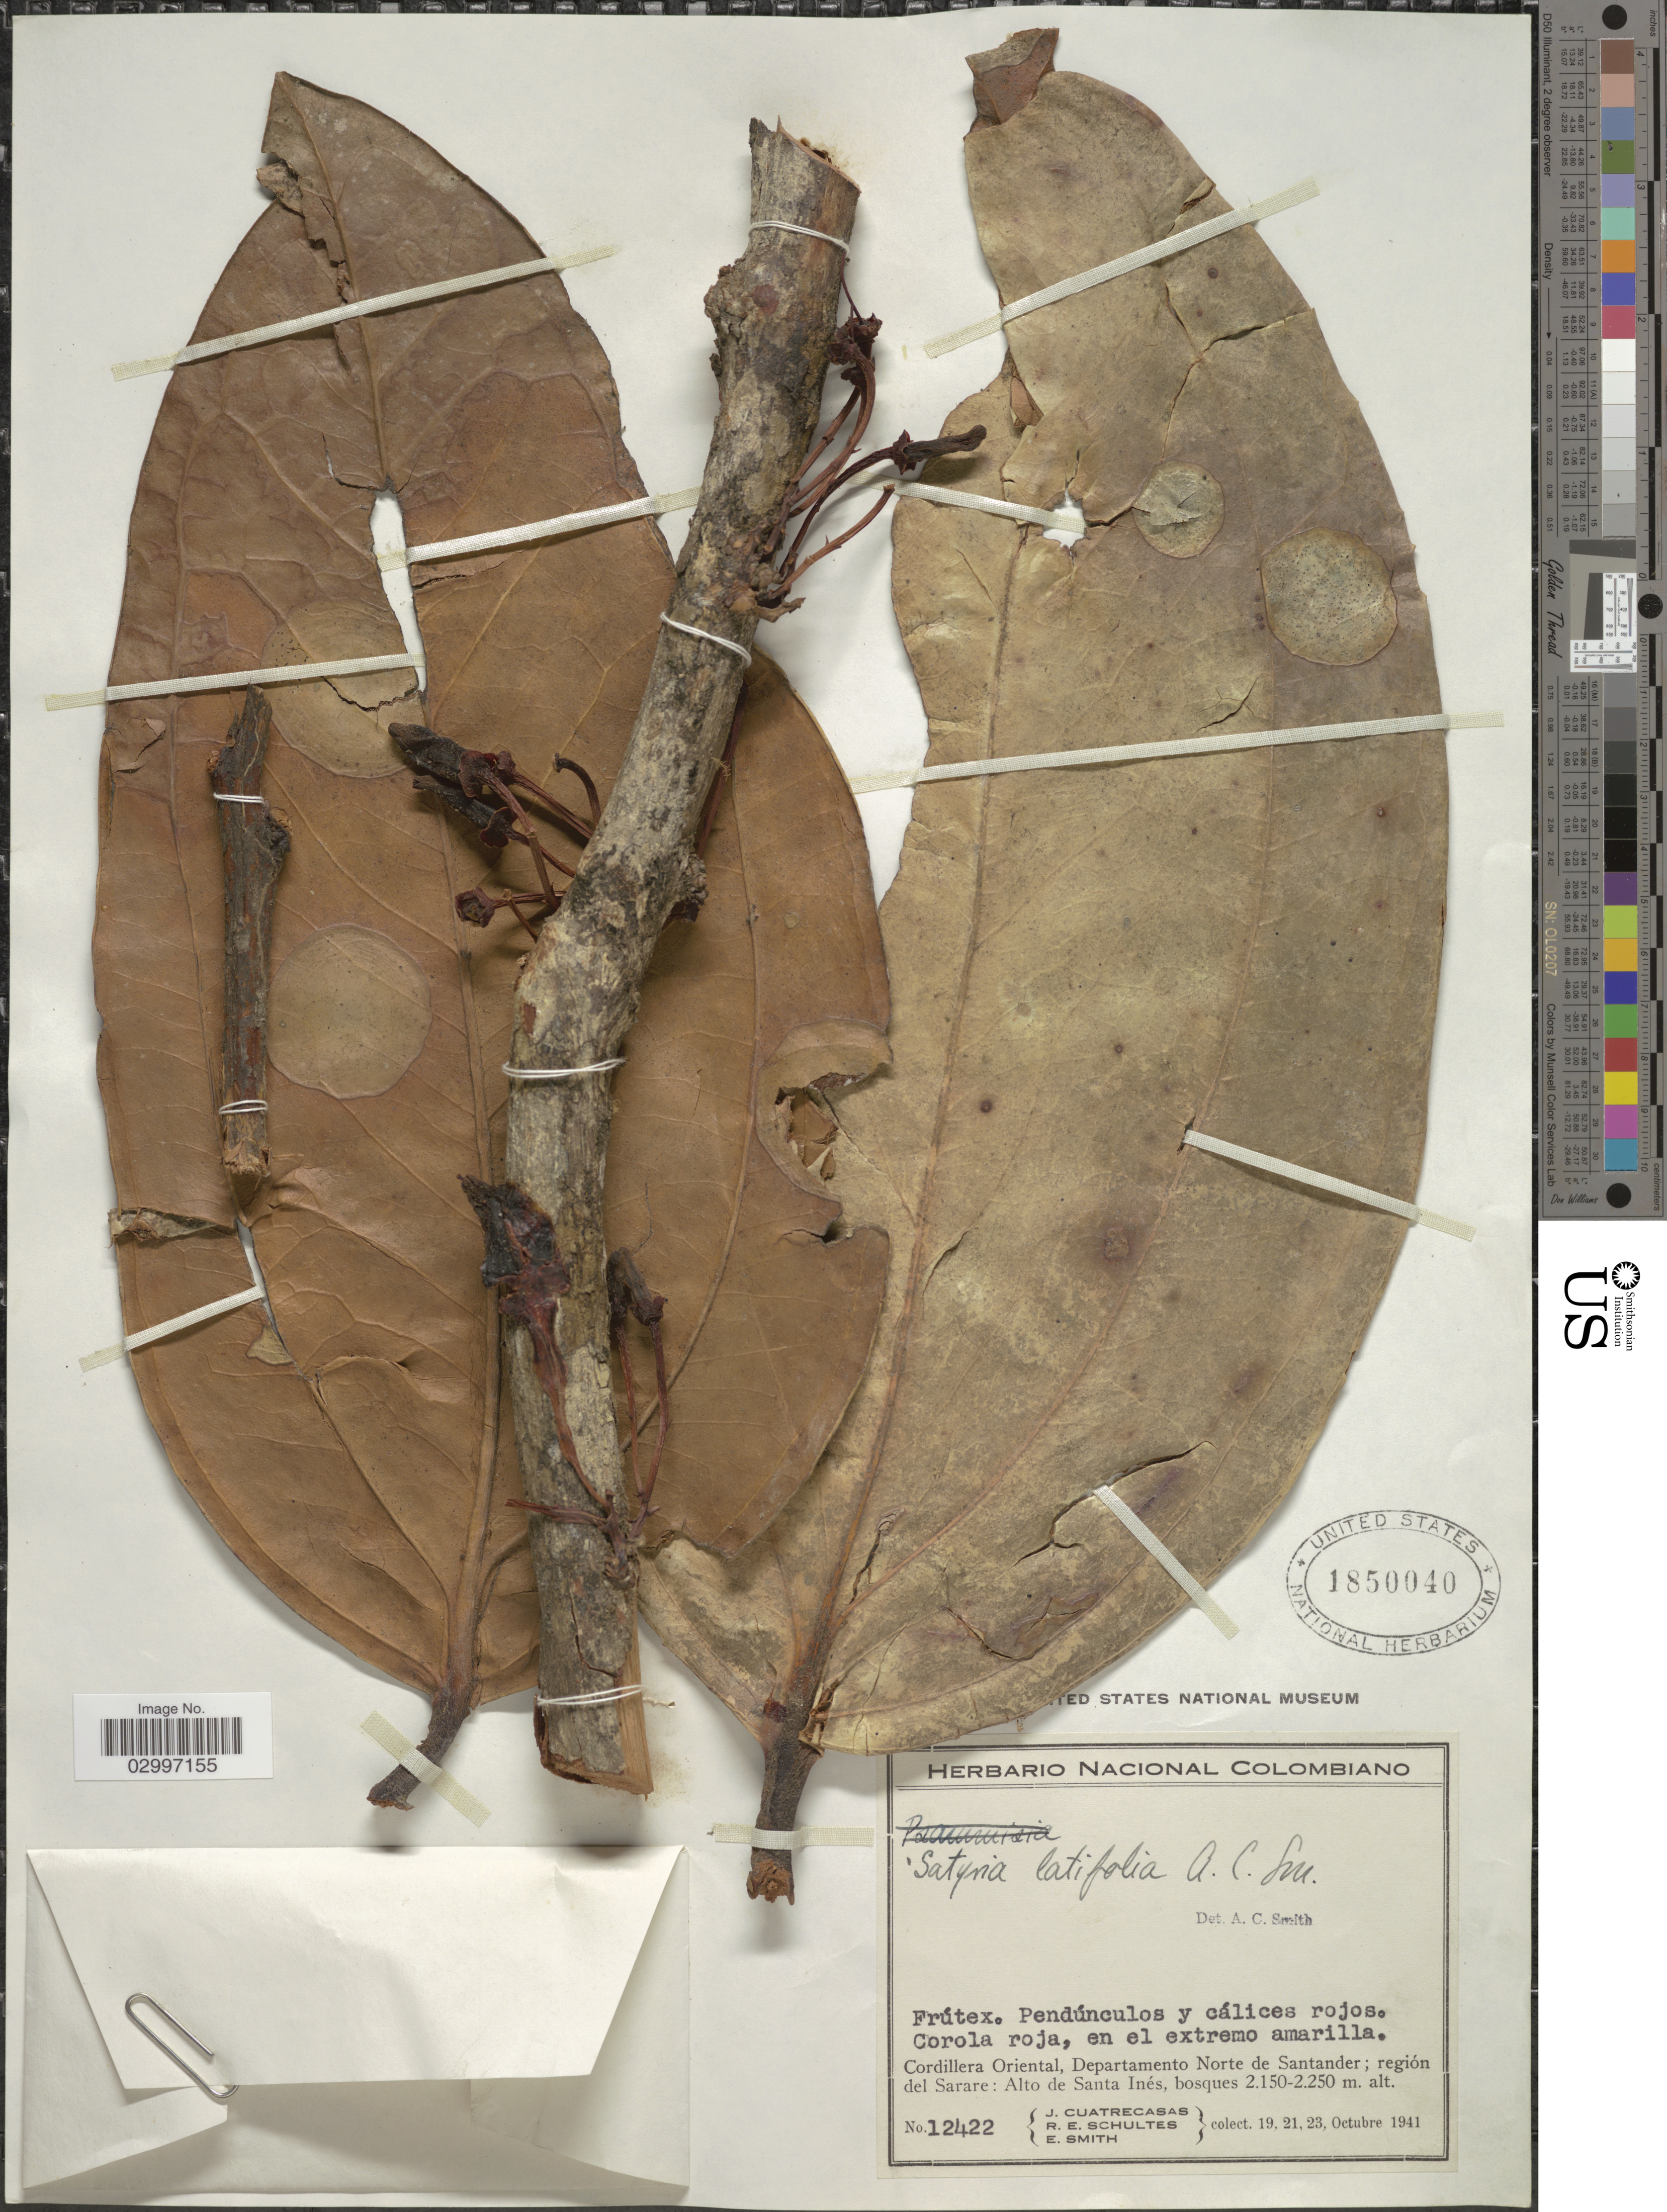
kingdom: Plantae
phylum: Tracheophyta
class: Magnoliopsida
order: Ericales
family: Ericaceae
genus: Satyria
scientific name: Satyria latifolia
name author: A.C. Sm.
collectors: J. Cuatrecasas, R. E. Schultes & E. Smith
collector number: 12422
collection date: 1941-10-19/1941-10-23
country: Colombia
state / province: Norte de Santander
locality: Cordillera Oriental, Departamento Norte de Santander; región del Sarare: Alto de Santa Inés.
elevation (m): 2150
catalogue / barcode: US 1850040